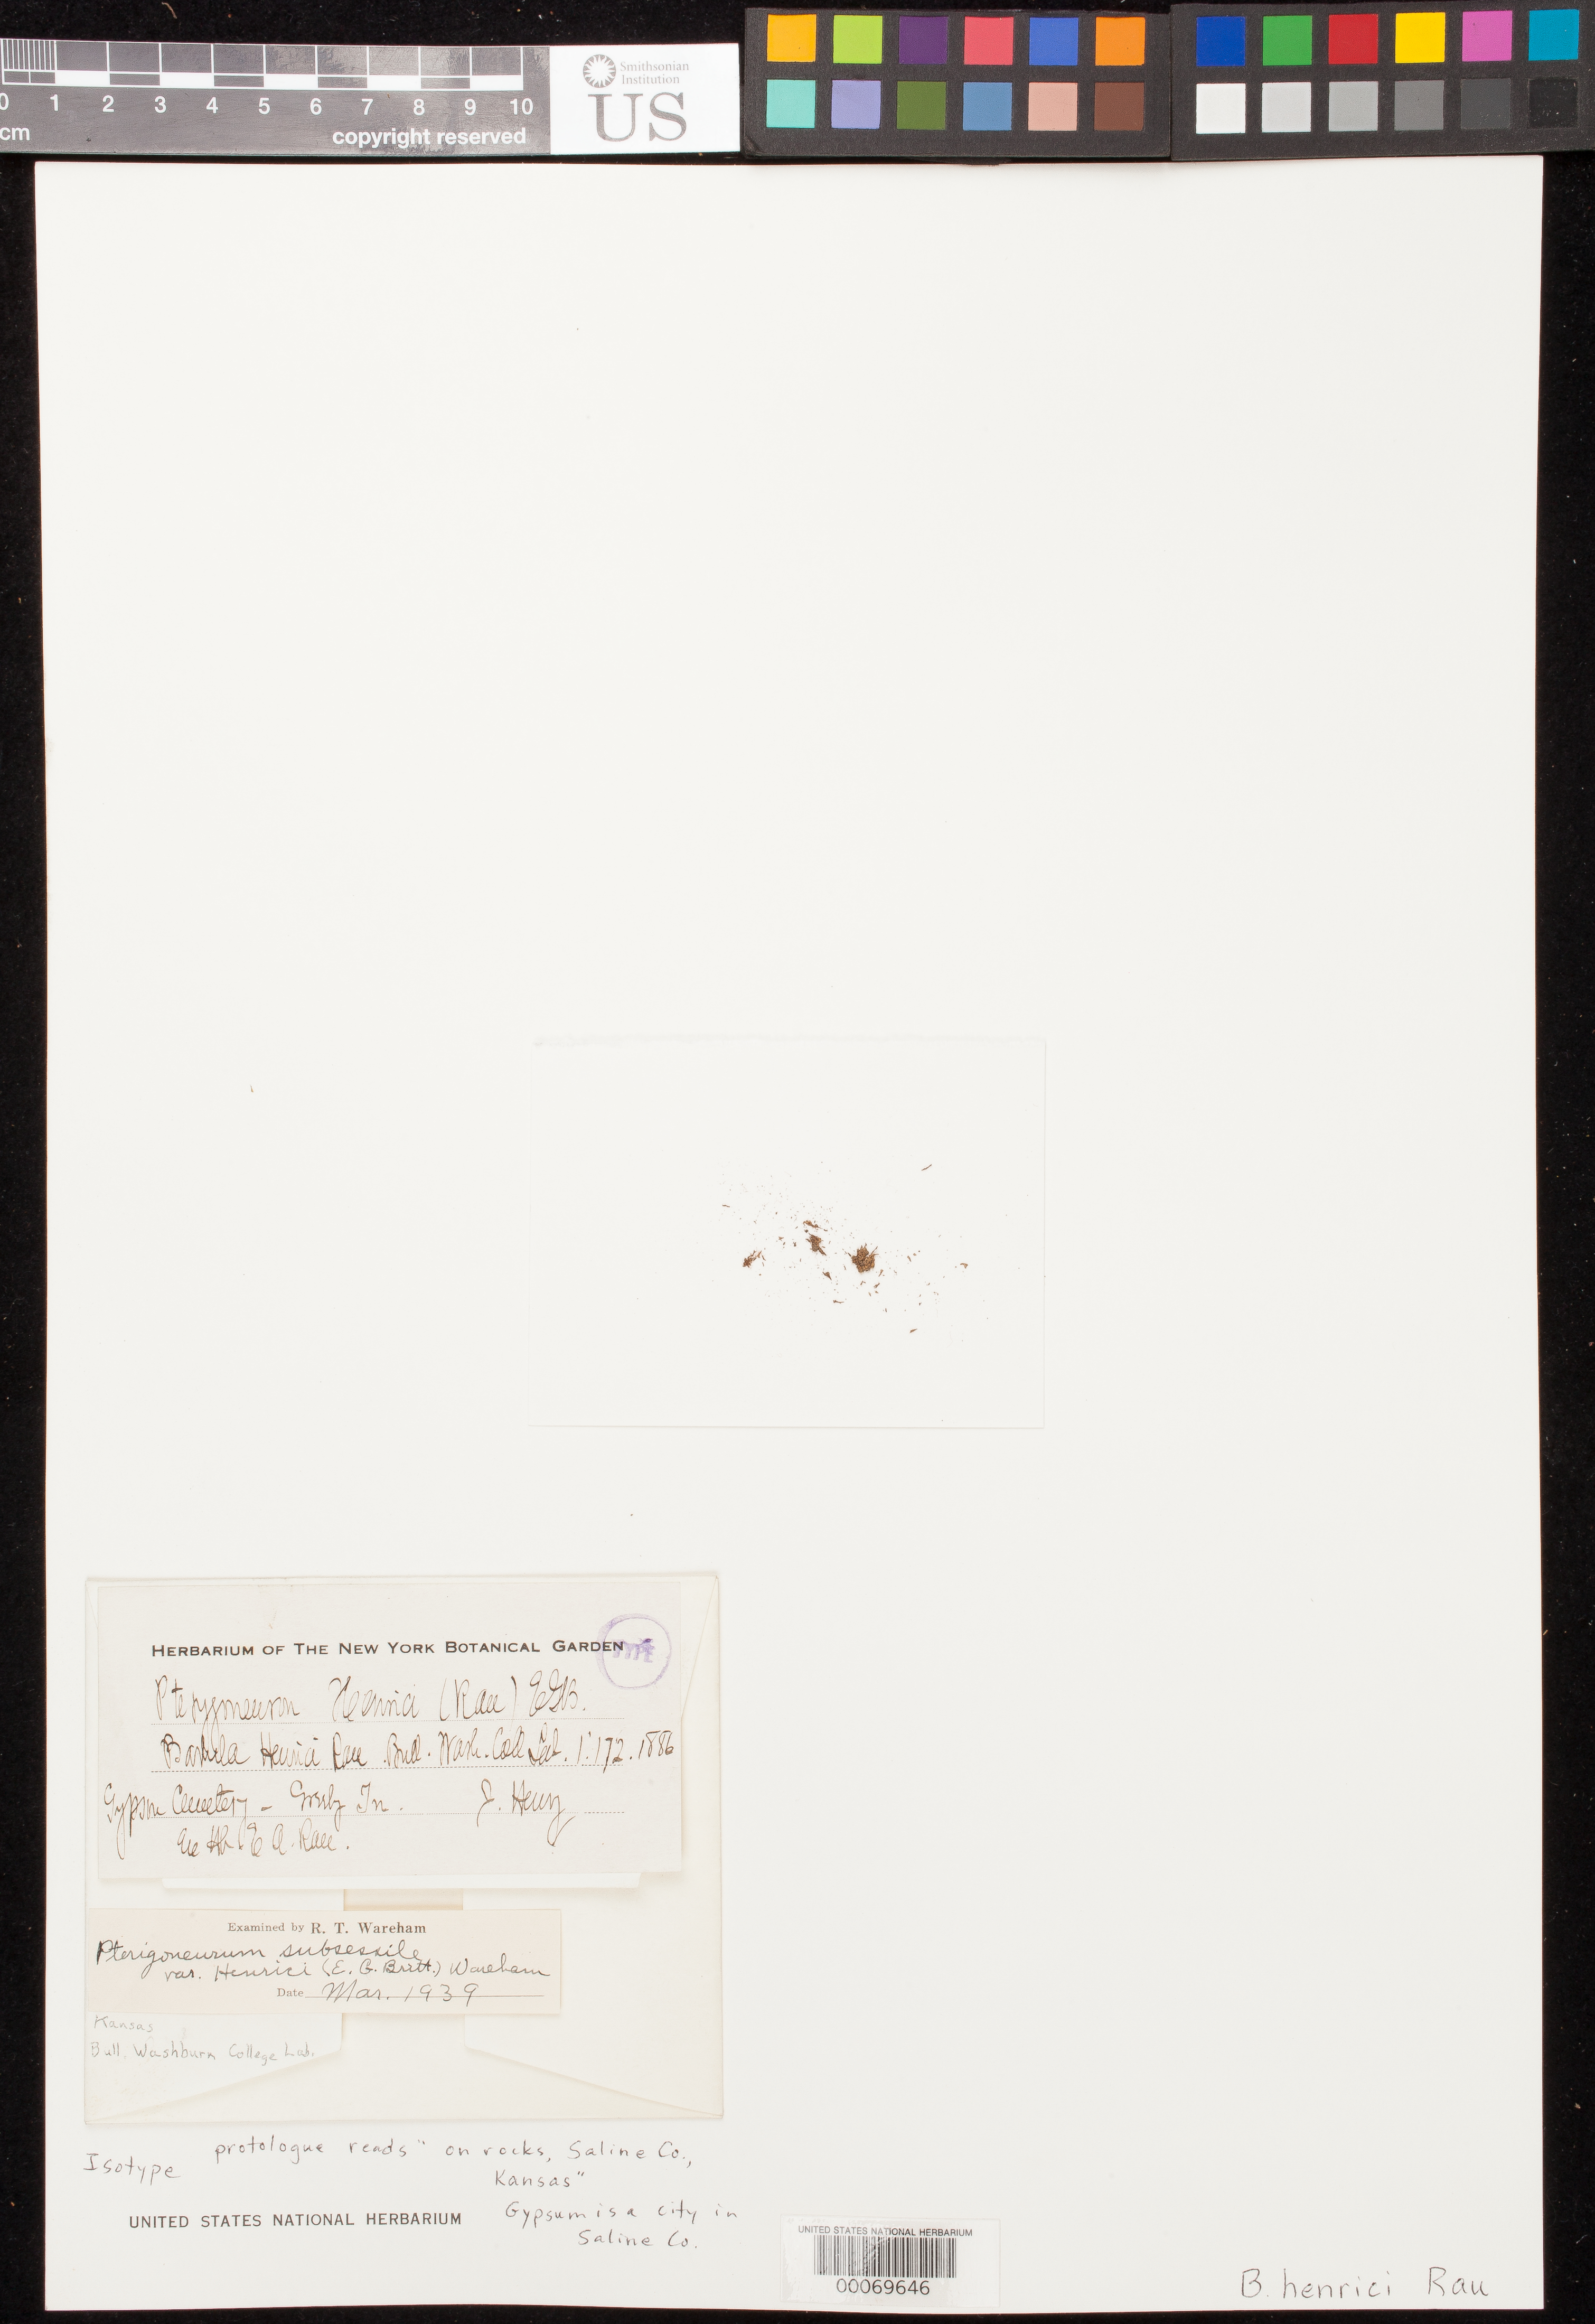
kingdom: Plantae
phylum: Bryophyta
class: Bryopsida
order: Pottiales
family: Pottiaceae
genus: Barbula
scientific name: Barbula henrici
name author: Rau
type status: Isotype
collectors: J. Henry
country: United States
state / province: Kansas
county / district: Saline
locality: Gypsum Cemetery.